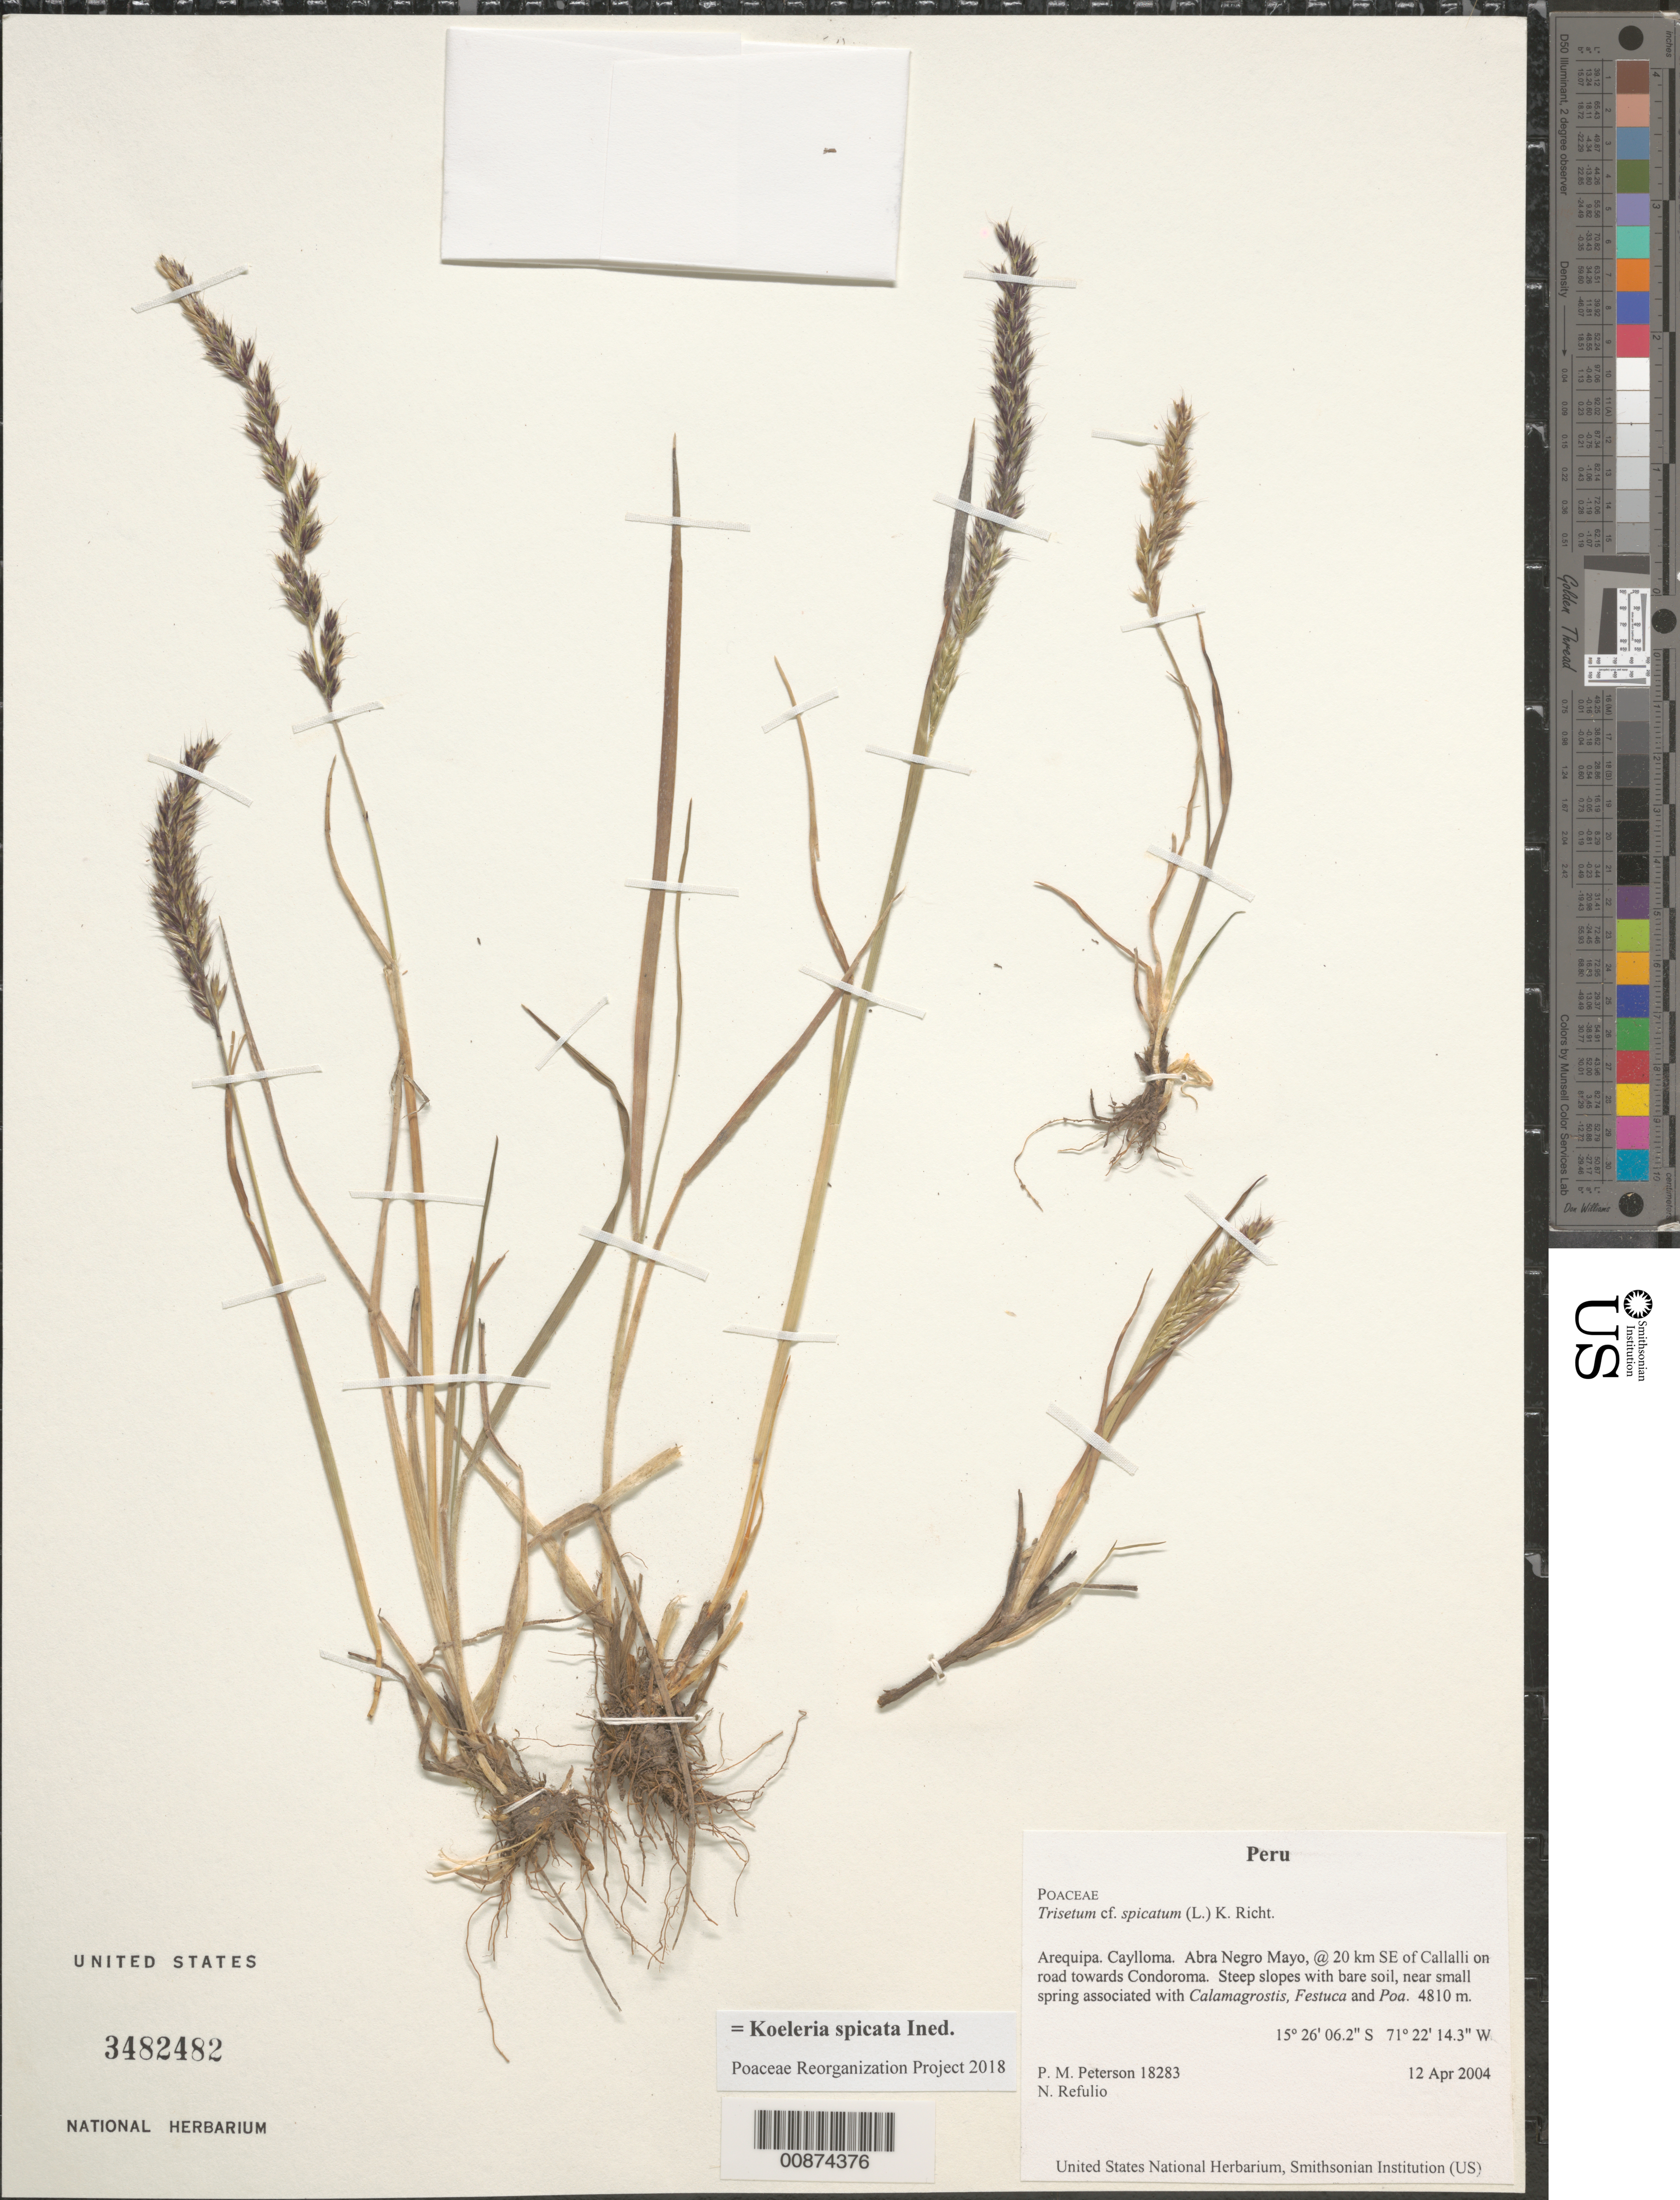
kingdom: Plantae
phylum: Tracheophyta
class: Liliopsida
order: Poales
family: Poaceae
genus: Koeleria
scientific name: Koeleria spicata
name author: (L.) Barberá et al.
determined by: Poaceae Reorganization Project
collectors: P. M. Peterson & N. Refulio-Rodríguez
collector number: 18283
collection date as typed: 12 Apr 2004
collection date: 2004-04-12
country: Peru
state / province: Arequipa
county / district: Caylloma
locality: Abra Negro Mayo, @ 20 km SE of Callalli on road towards Condoroma. Steep slopes with bare soil, near small spring associated with Calamagrostis, Festuca and Poa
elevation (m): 4810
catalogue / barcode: US 3482482